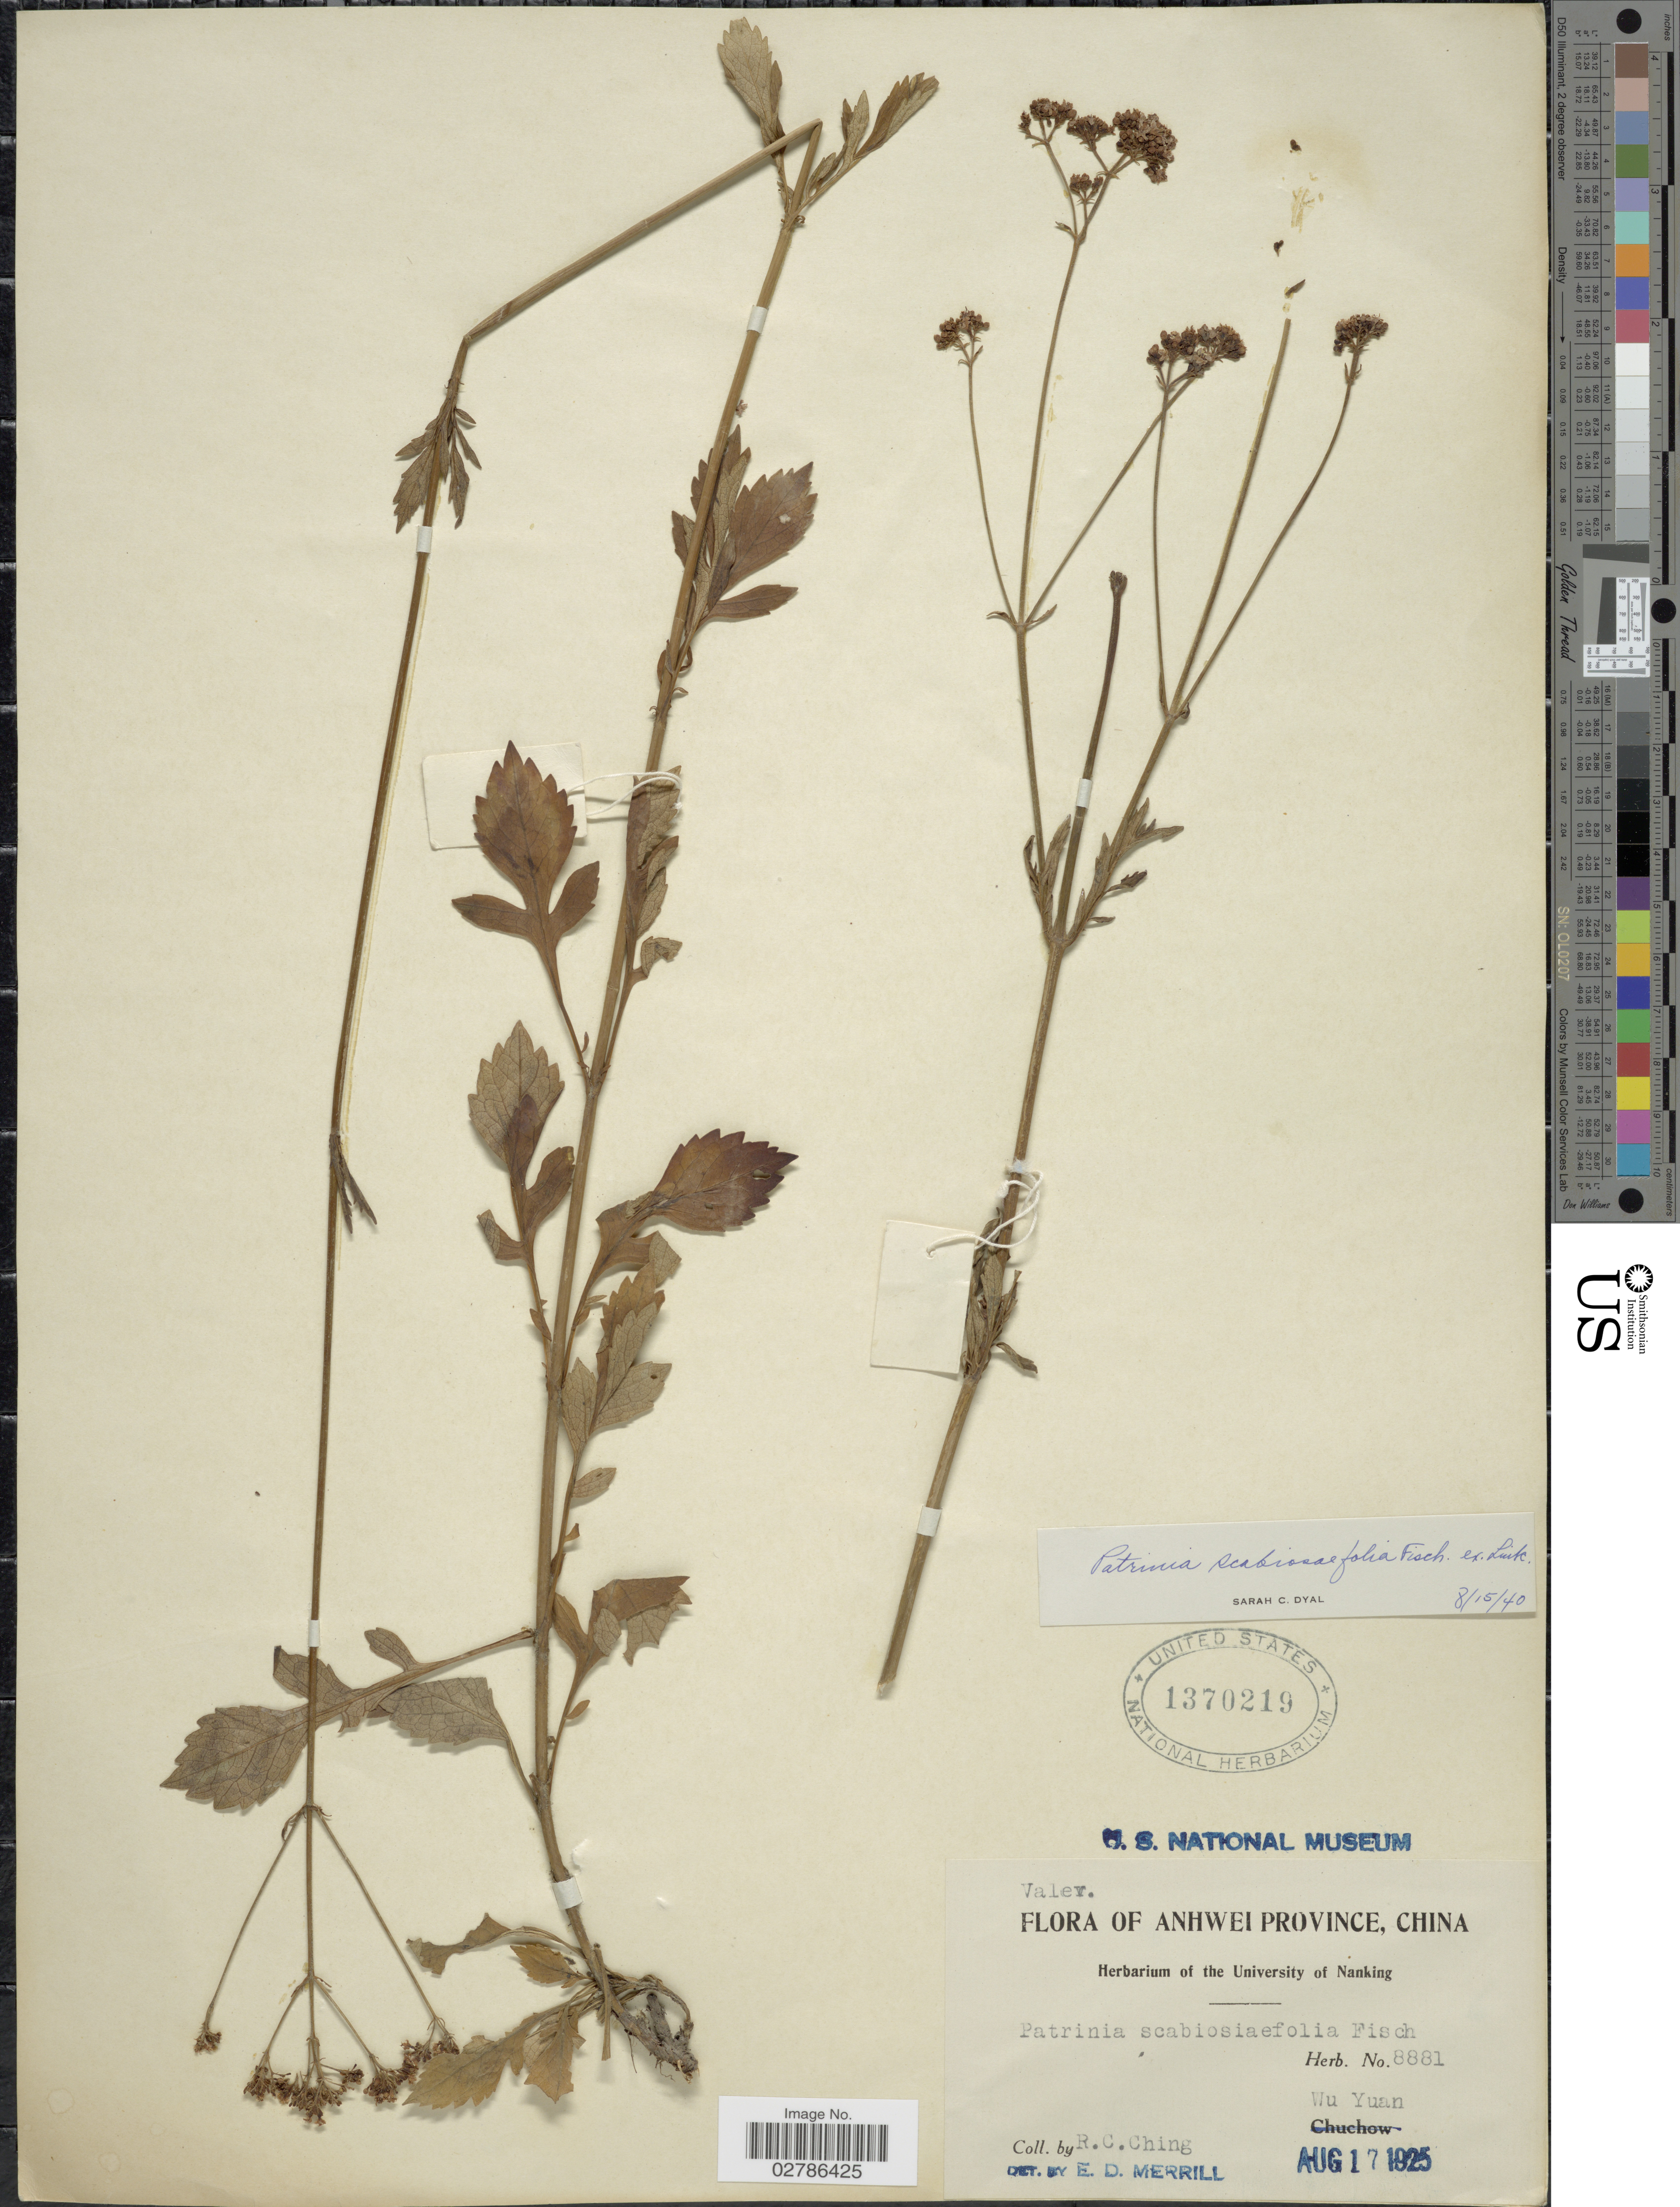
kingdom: Plantae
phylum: Tracheophyta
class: Magnoliopsida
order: Dipsacales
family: Caprifoliaceae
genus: Patrinia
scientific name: Patrinia scabiosifolia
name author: Link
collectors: R. C. Ching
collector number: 8881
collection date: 1925-08-17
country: China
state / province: Anhui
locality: Anhwei Province, Wu Yuan.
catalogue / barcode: US 1370219